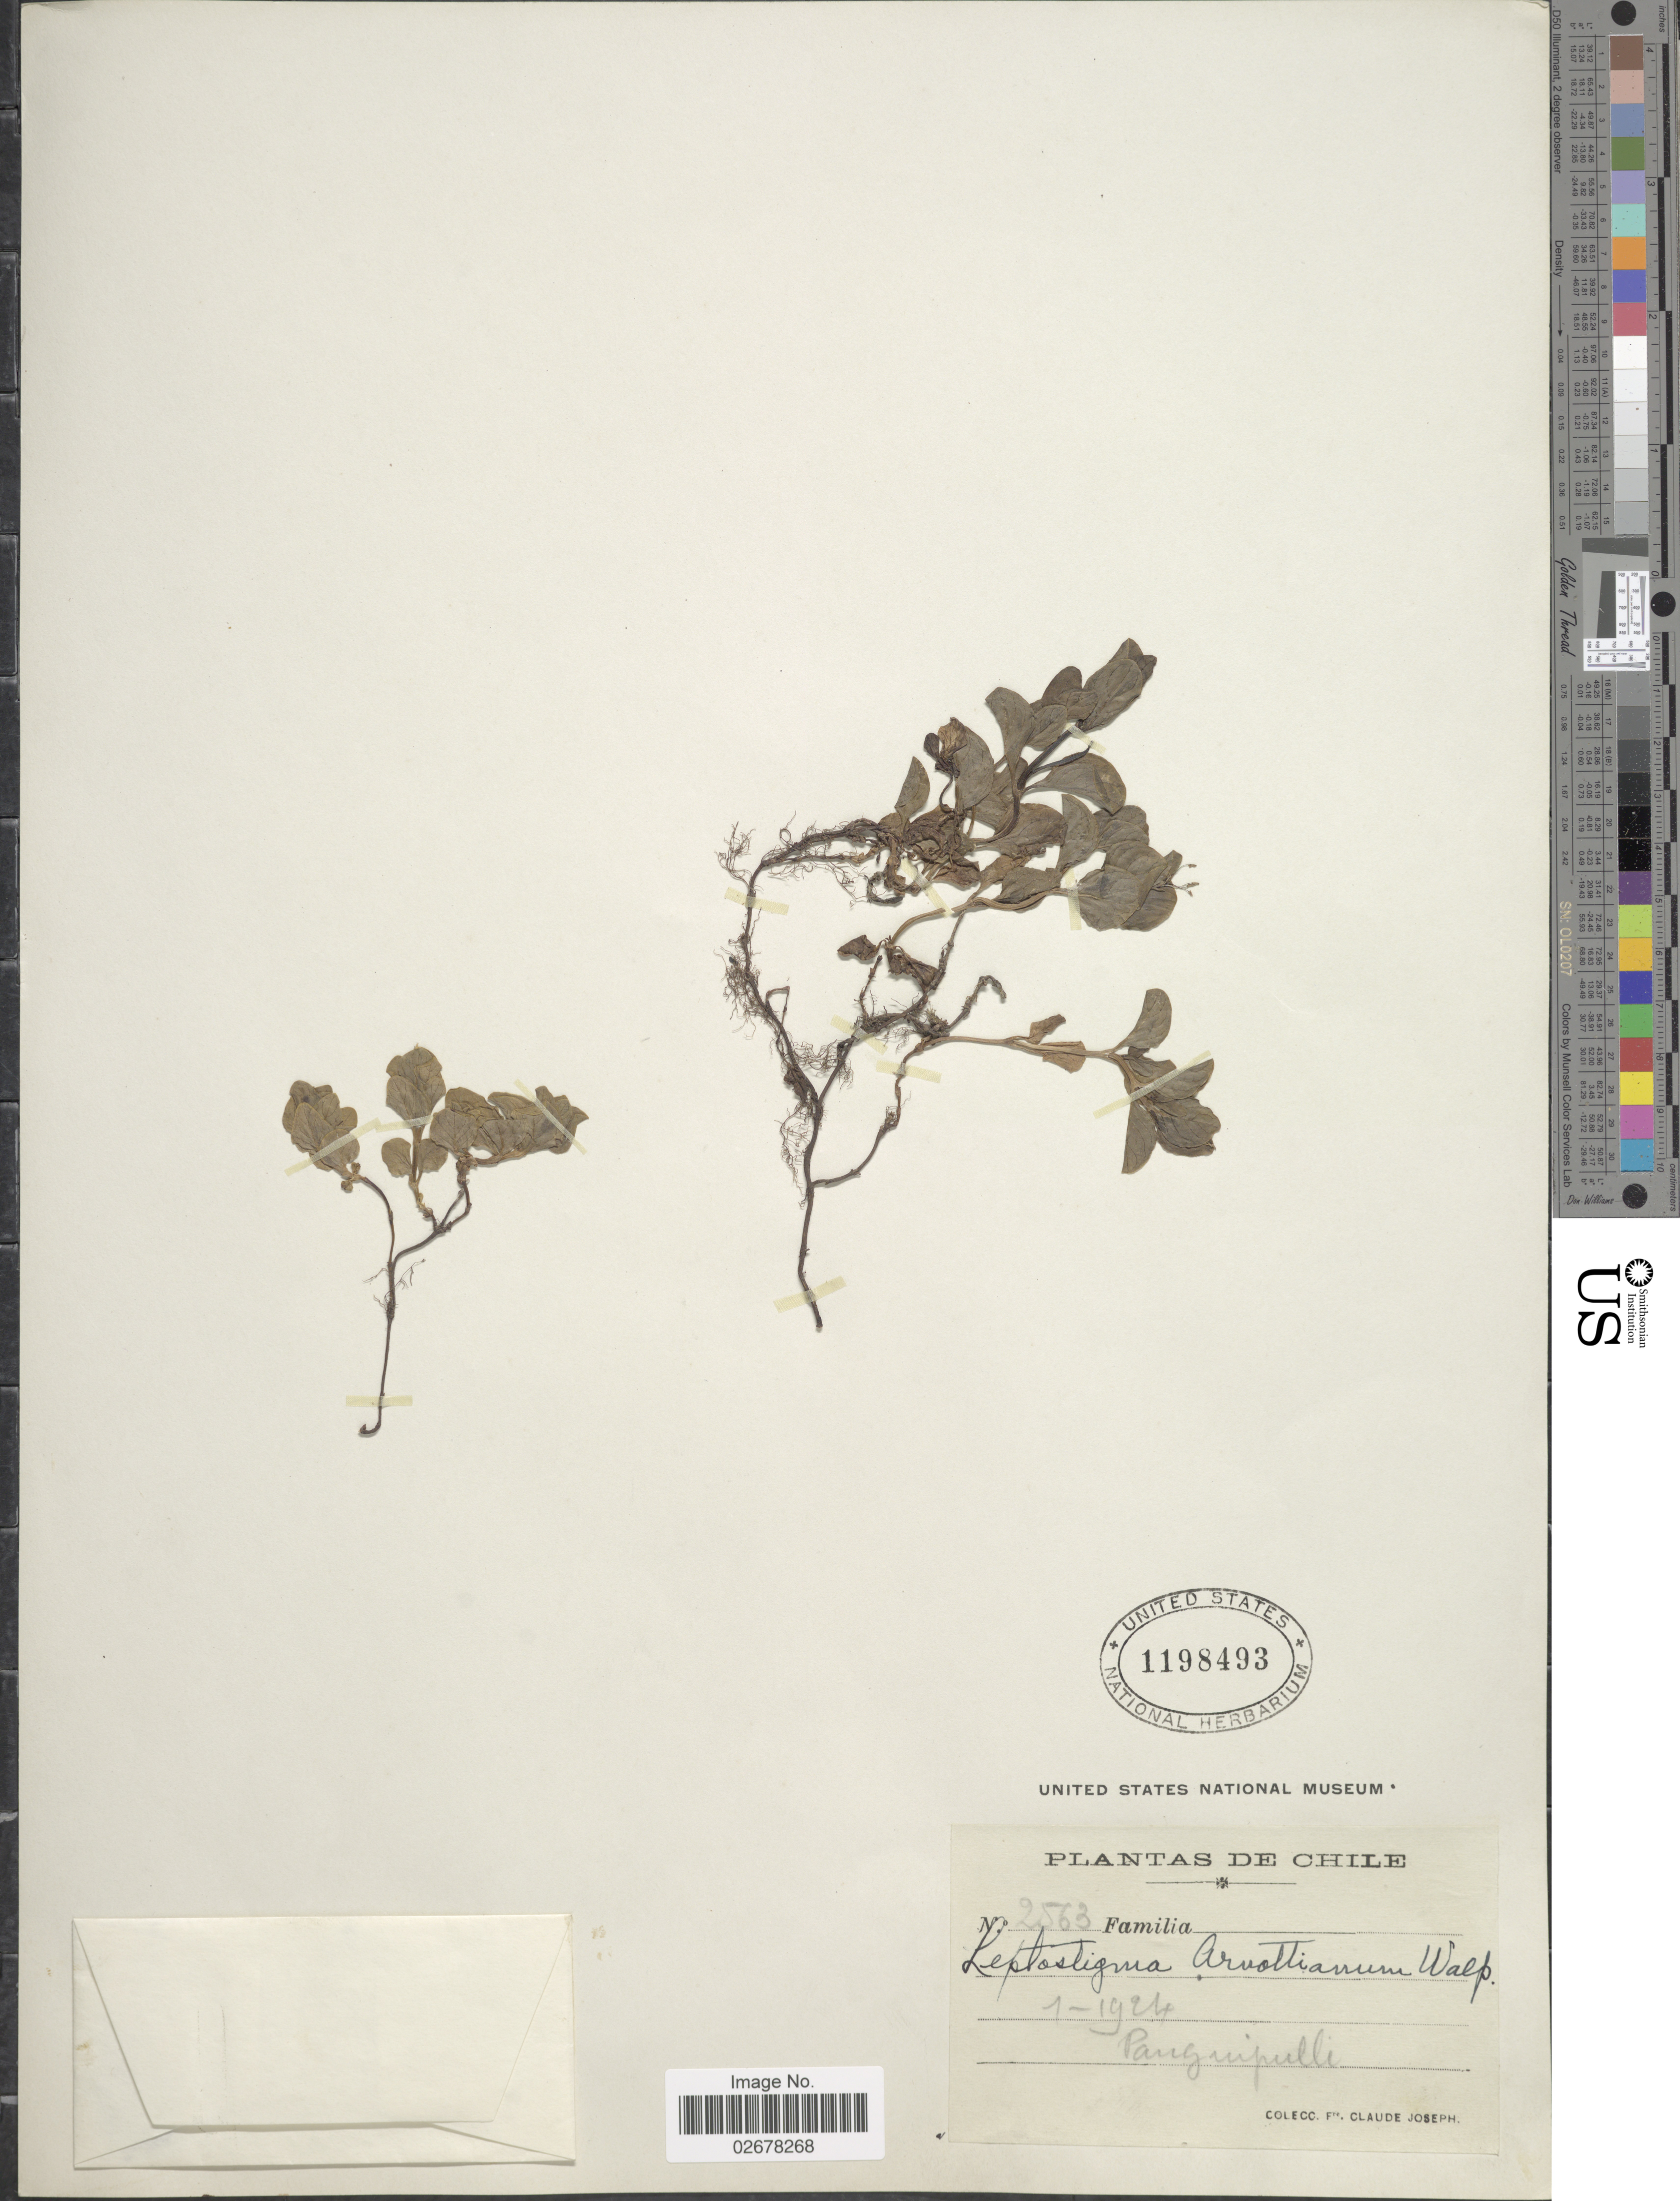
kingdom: Plantae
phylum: Tracheophyta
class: Magnoliopsida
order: Gentianales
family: Rubiaceae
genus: Leptostigma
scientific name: Leptostigma arnottianum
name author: Walp.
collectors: Bro. Claude-Joseph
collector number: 2563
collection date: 1924-01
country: Chile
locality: Panguipulli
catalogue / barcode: US 1198493